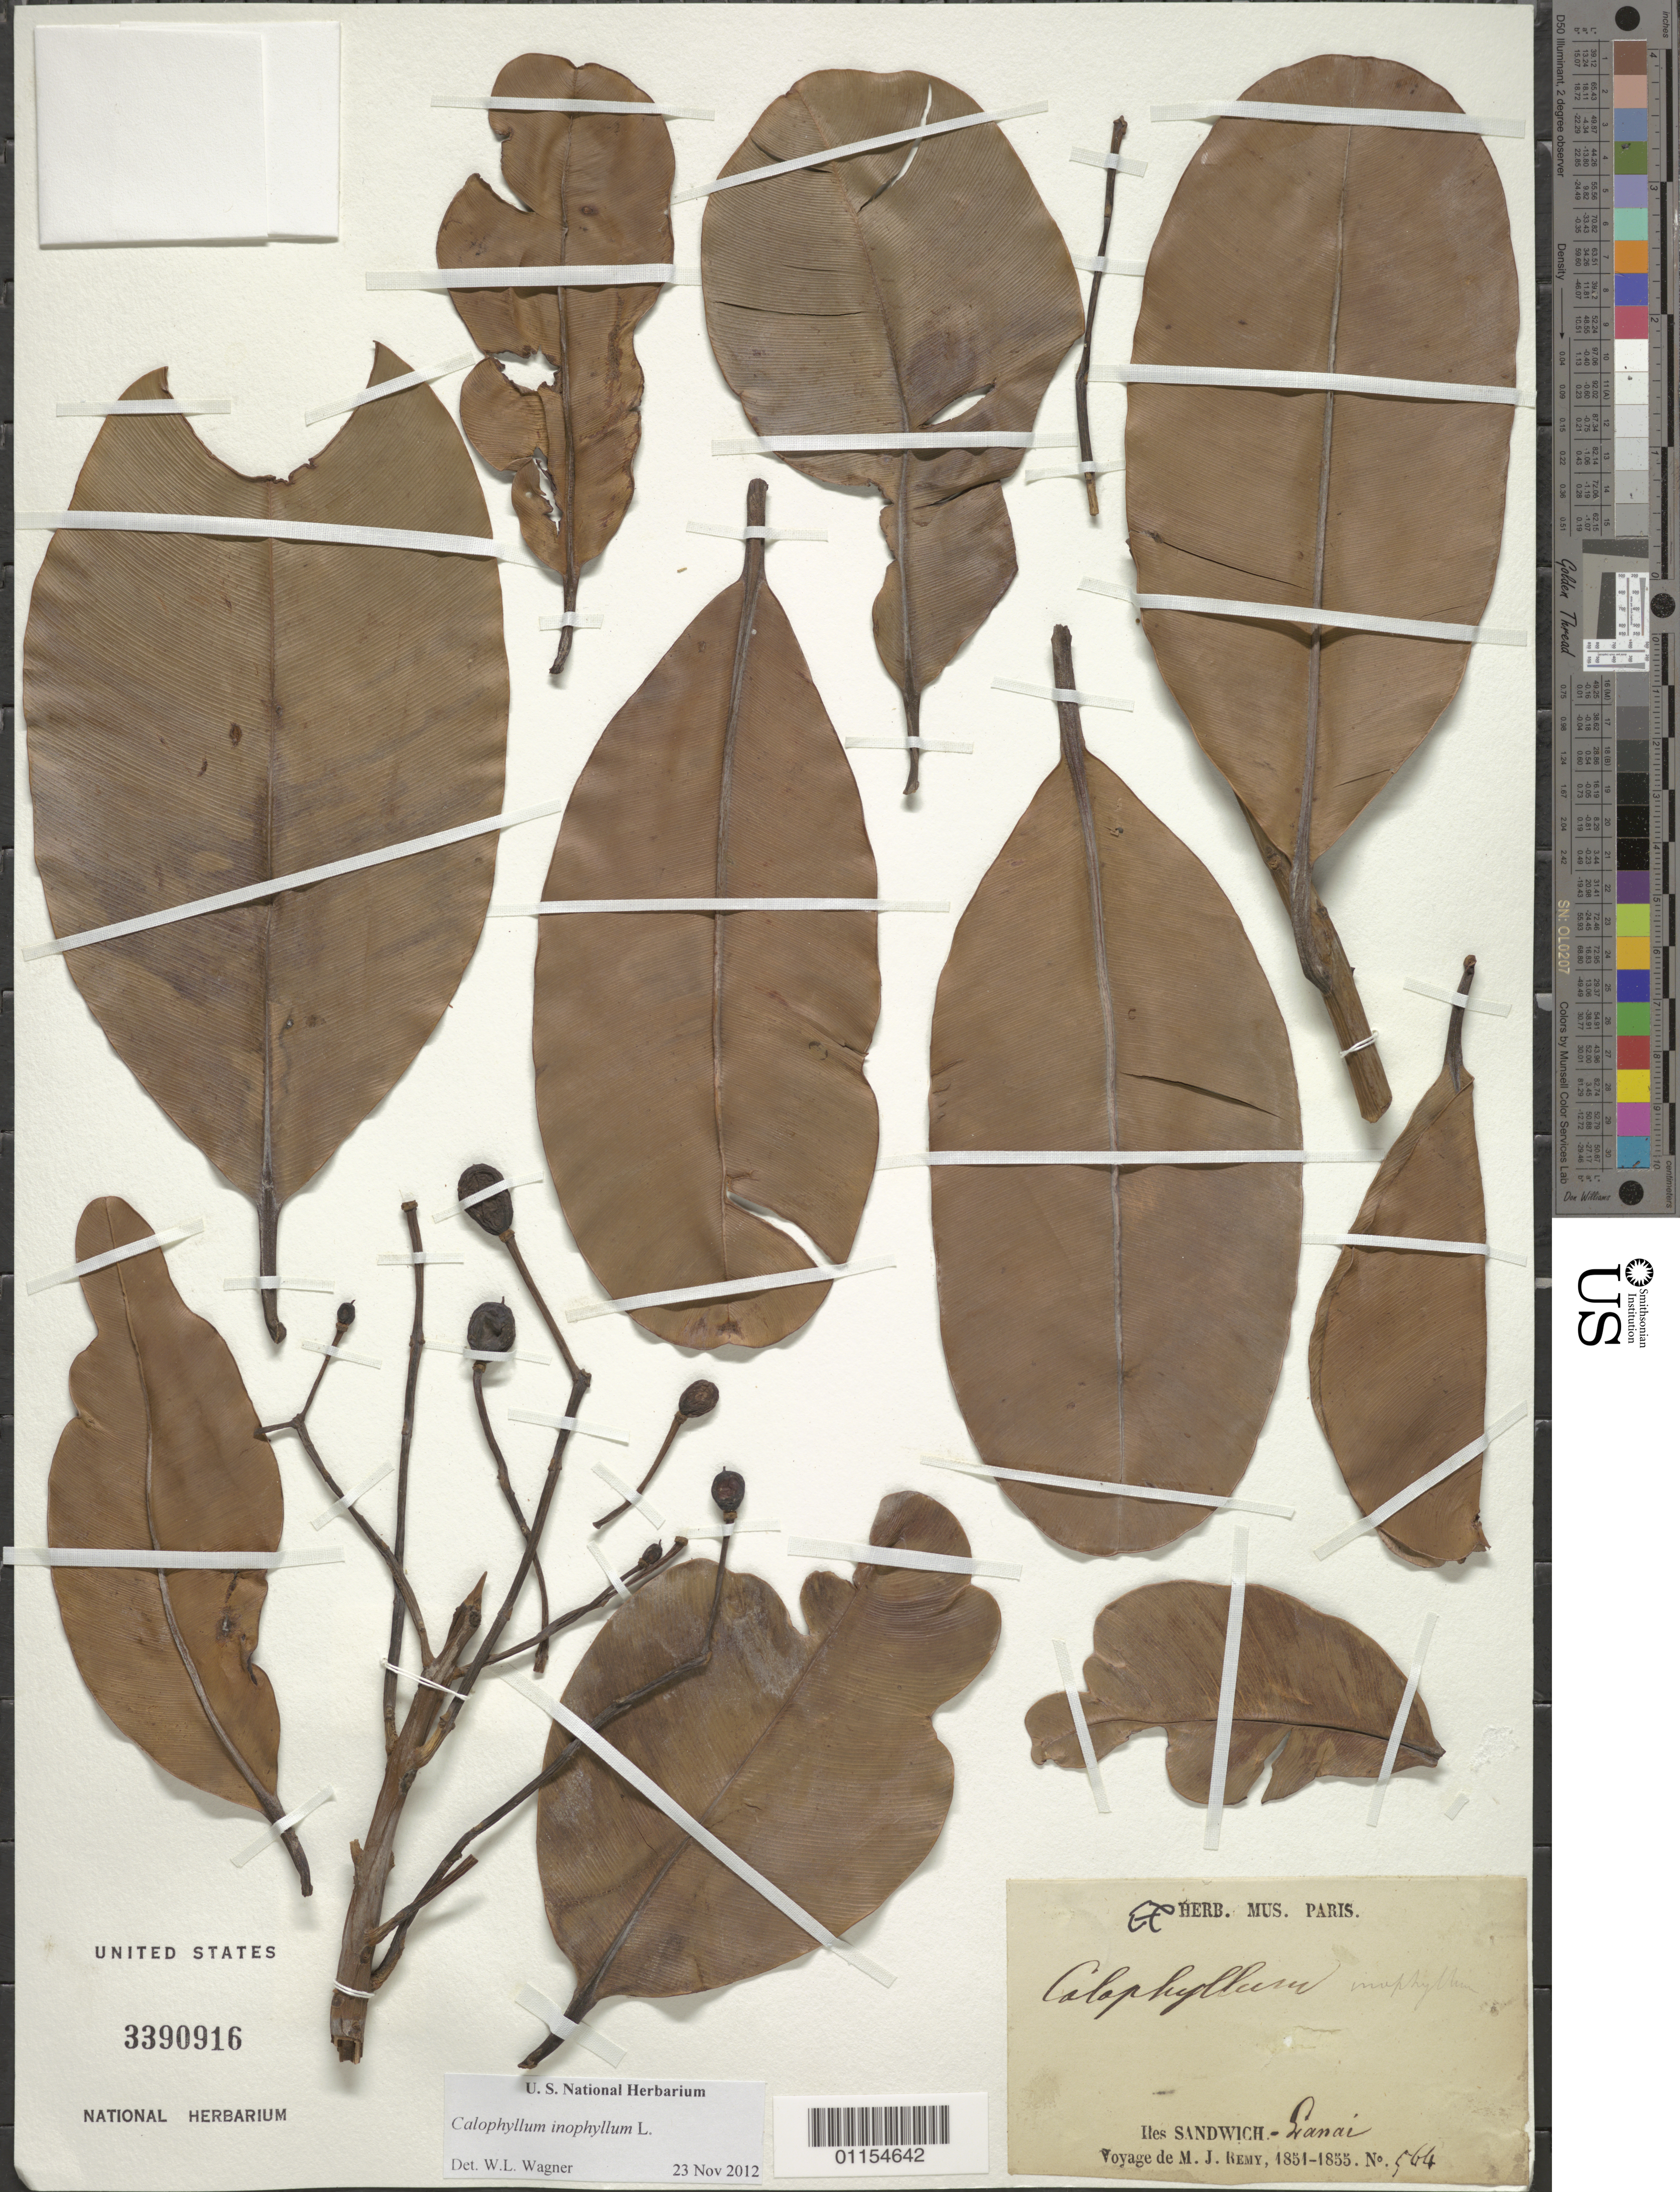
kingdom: Plantae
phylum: Tracheophyta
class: Magnoliopsida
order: Malpighiales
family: Calophyllaceae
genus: Calophyllum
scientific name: Calophyllum inophyllum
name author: L.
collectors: M. J. Remy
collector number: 564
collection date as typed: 1851 to --- 1855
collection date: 1851/1855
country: United States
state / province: Hawaii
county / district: Maui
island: Lana'i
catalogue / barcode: US 3390916